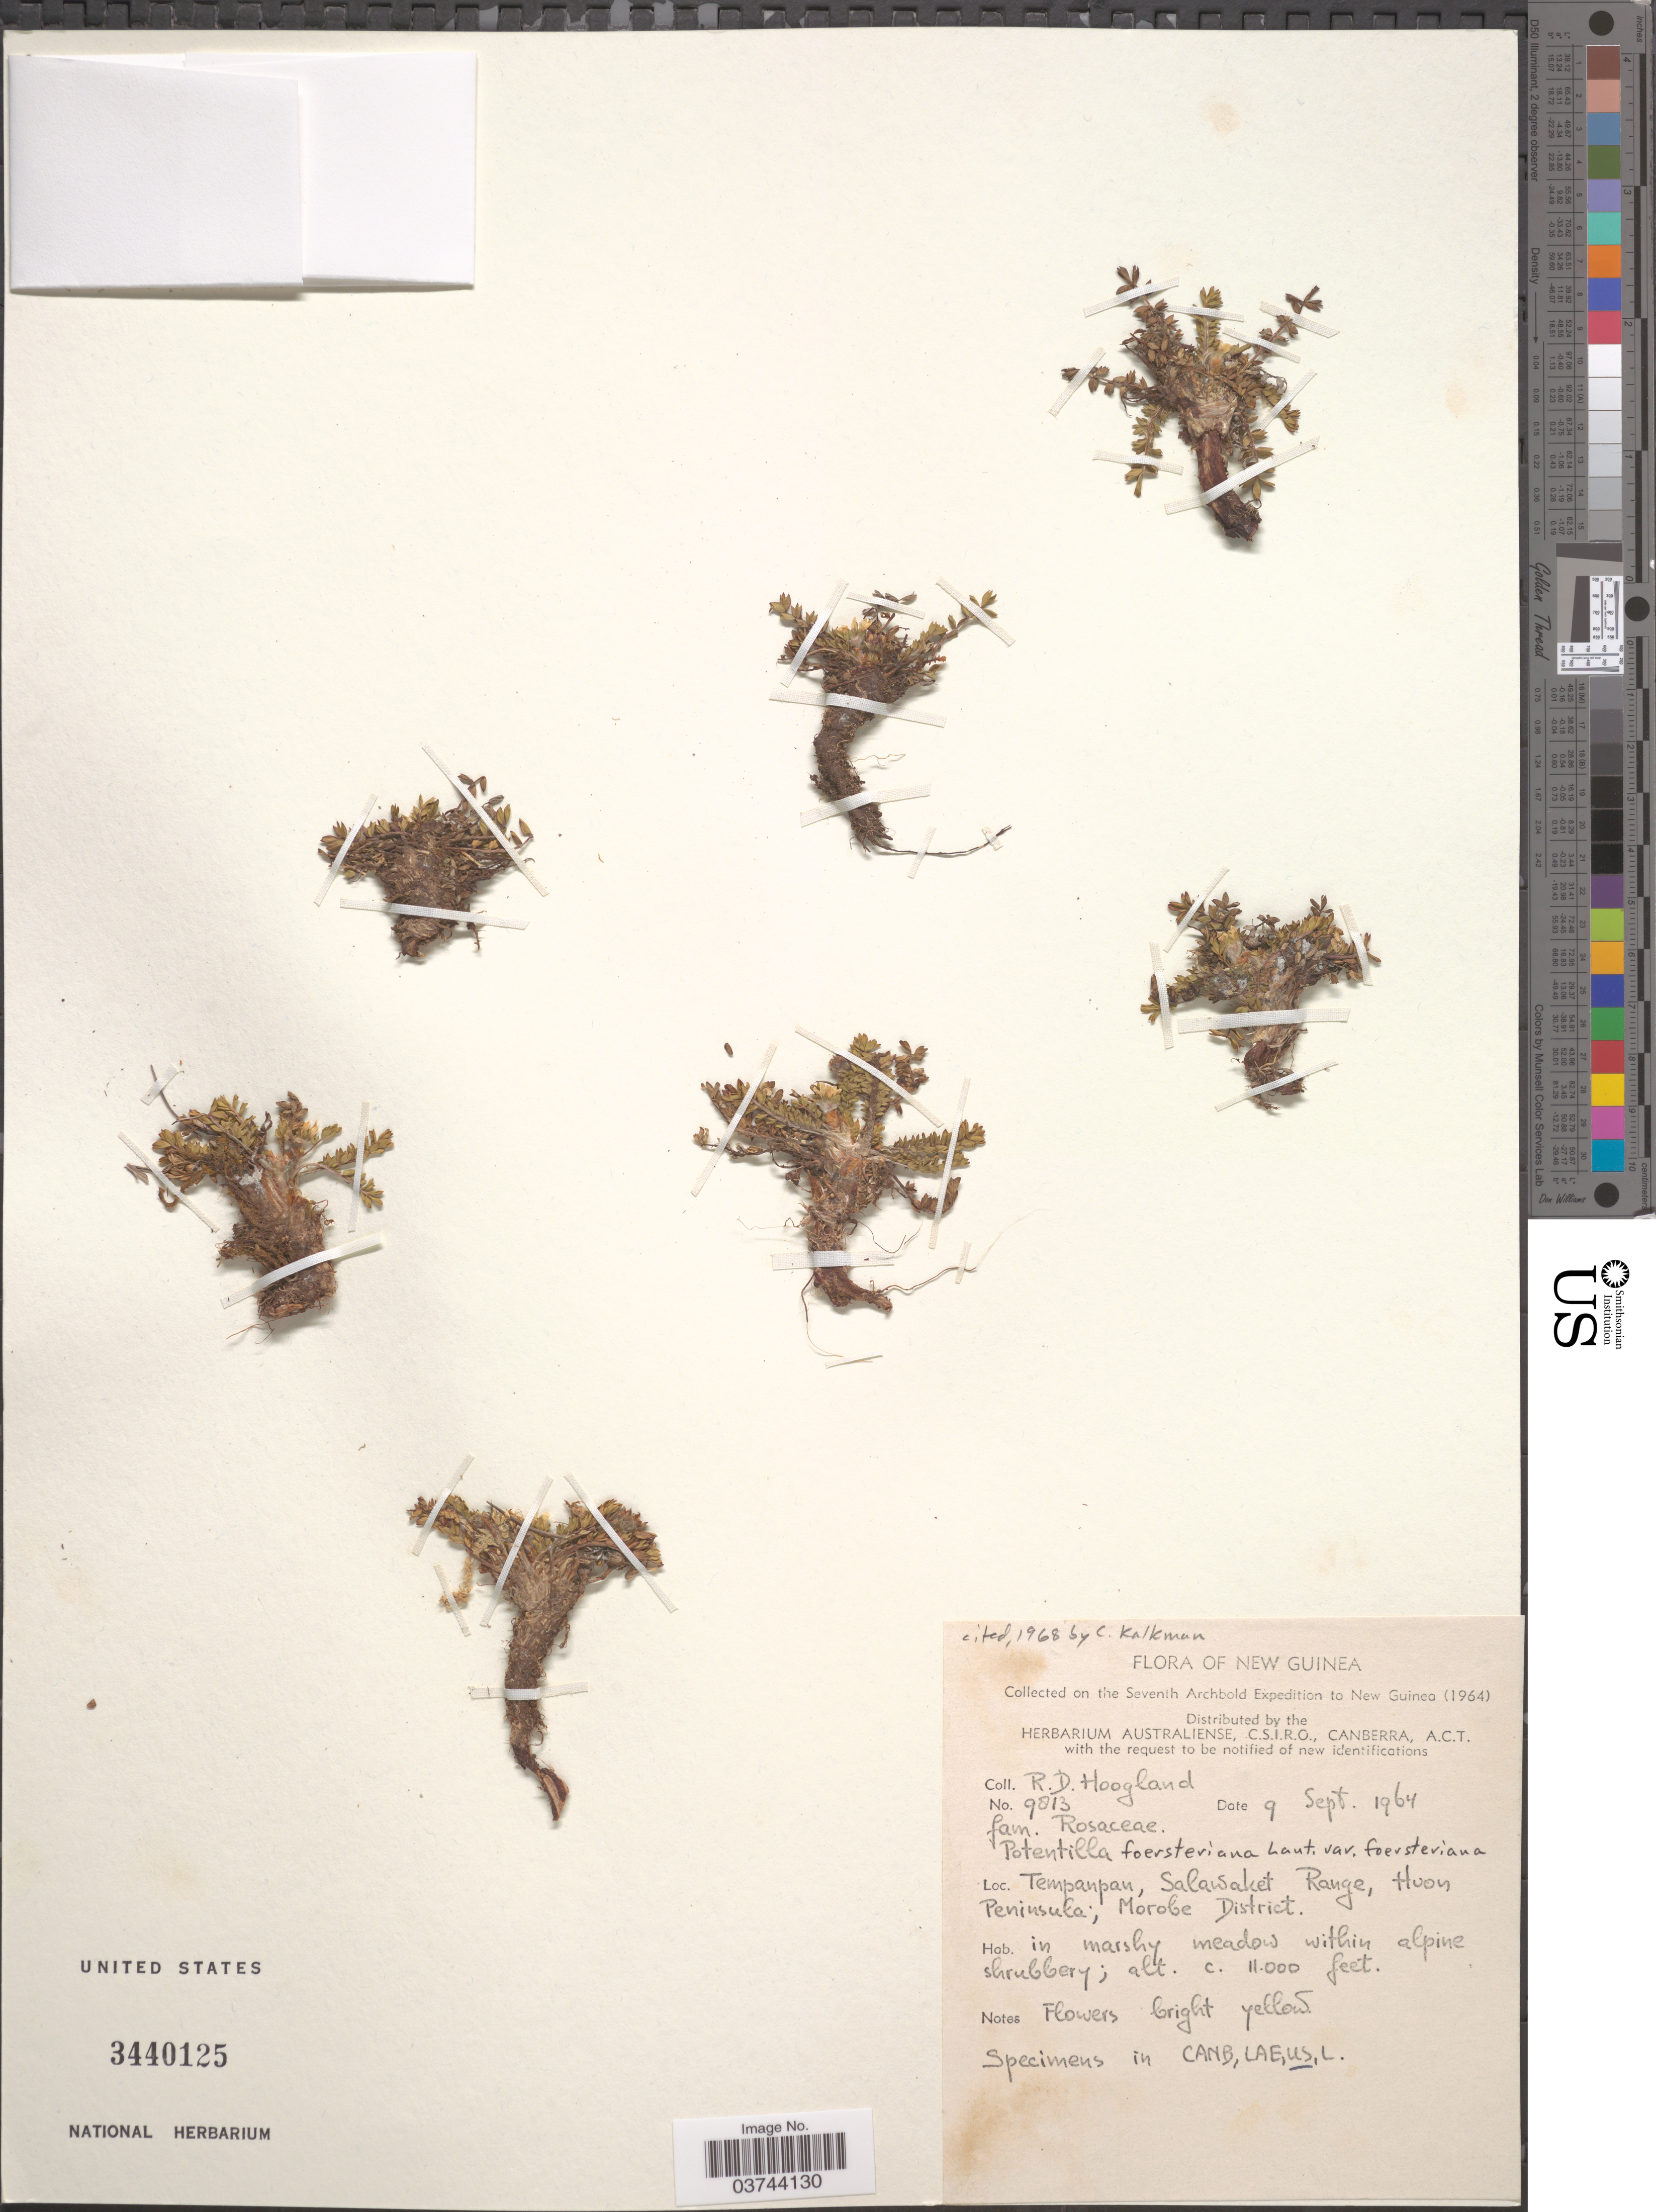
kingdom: Plantae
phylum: Tracheophyta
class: Magnoliopsida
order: Rosales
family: Rosaceae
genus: Potentilla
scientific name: Potentilla foersteriana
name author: Lauterb.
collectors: R. D. Hoogland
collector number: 9813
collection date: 1964-09-09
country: Papua New Guinea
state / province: Morobe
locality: New Guinea. Tempanpan, Salawaket Range, Huon Peninsula; Morobe District.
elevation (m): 3353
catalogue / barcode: US 3440125